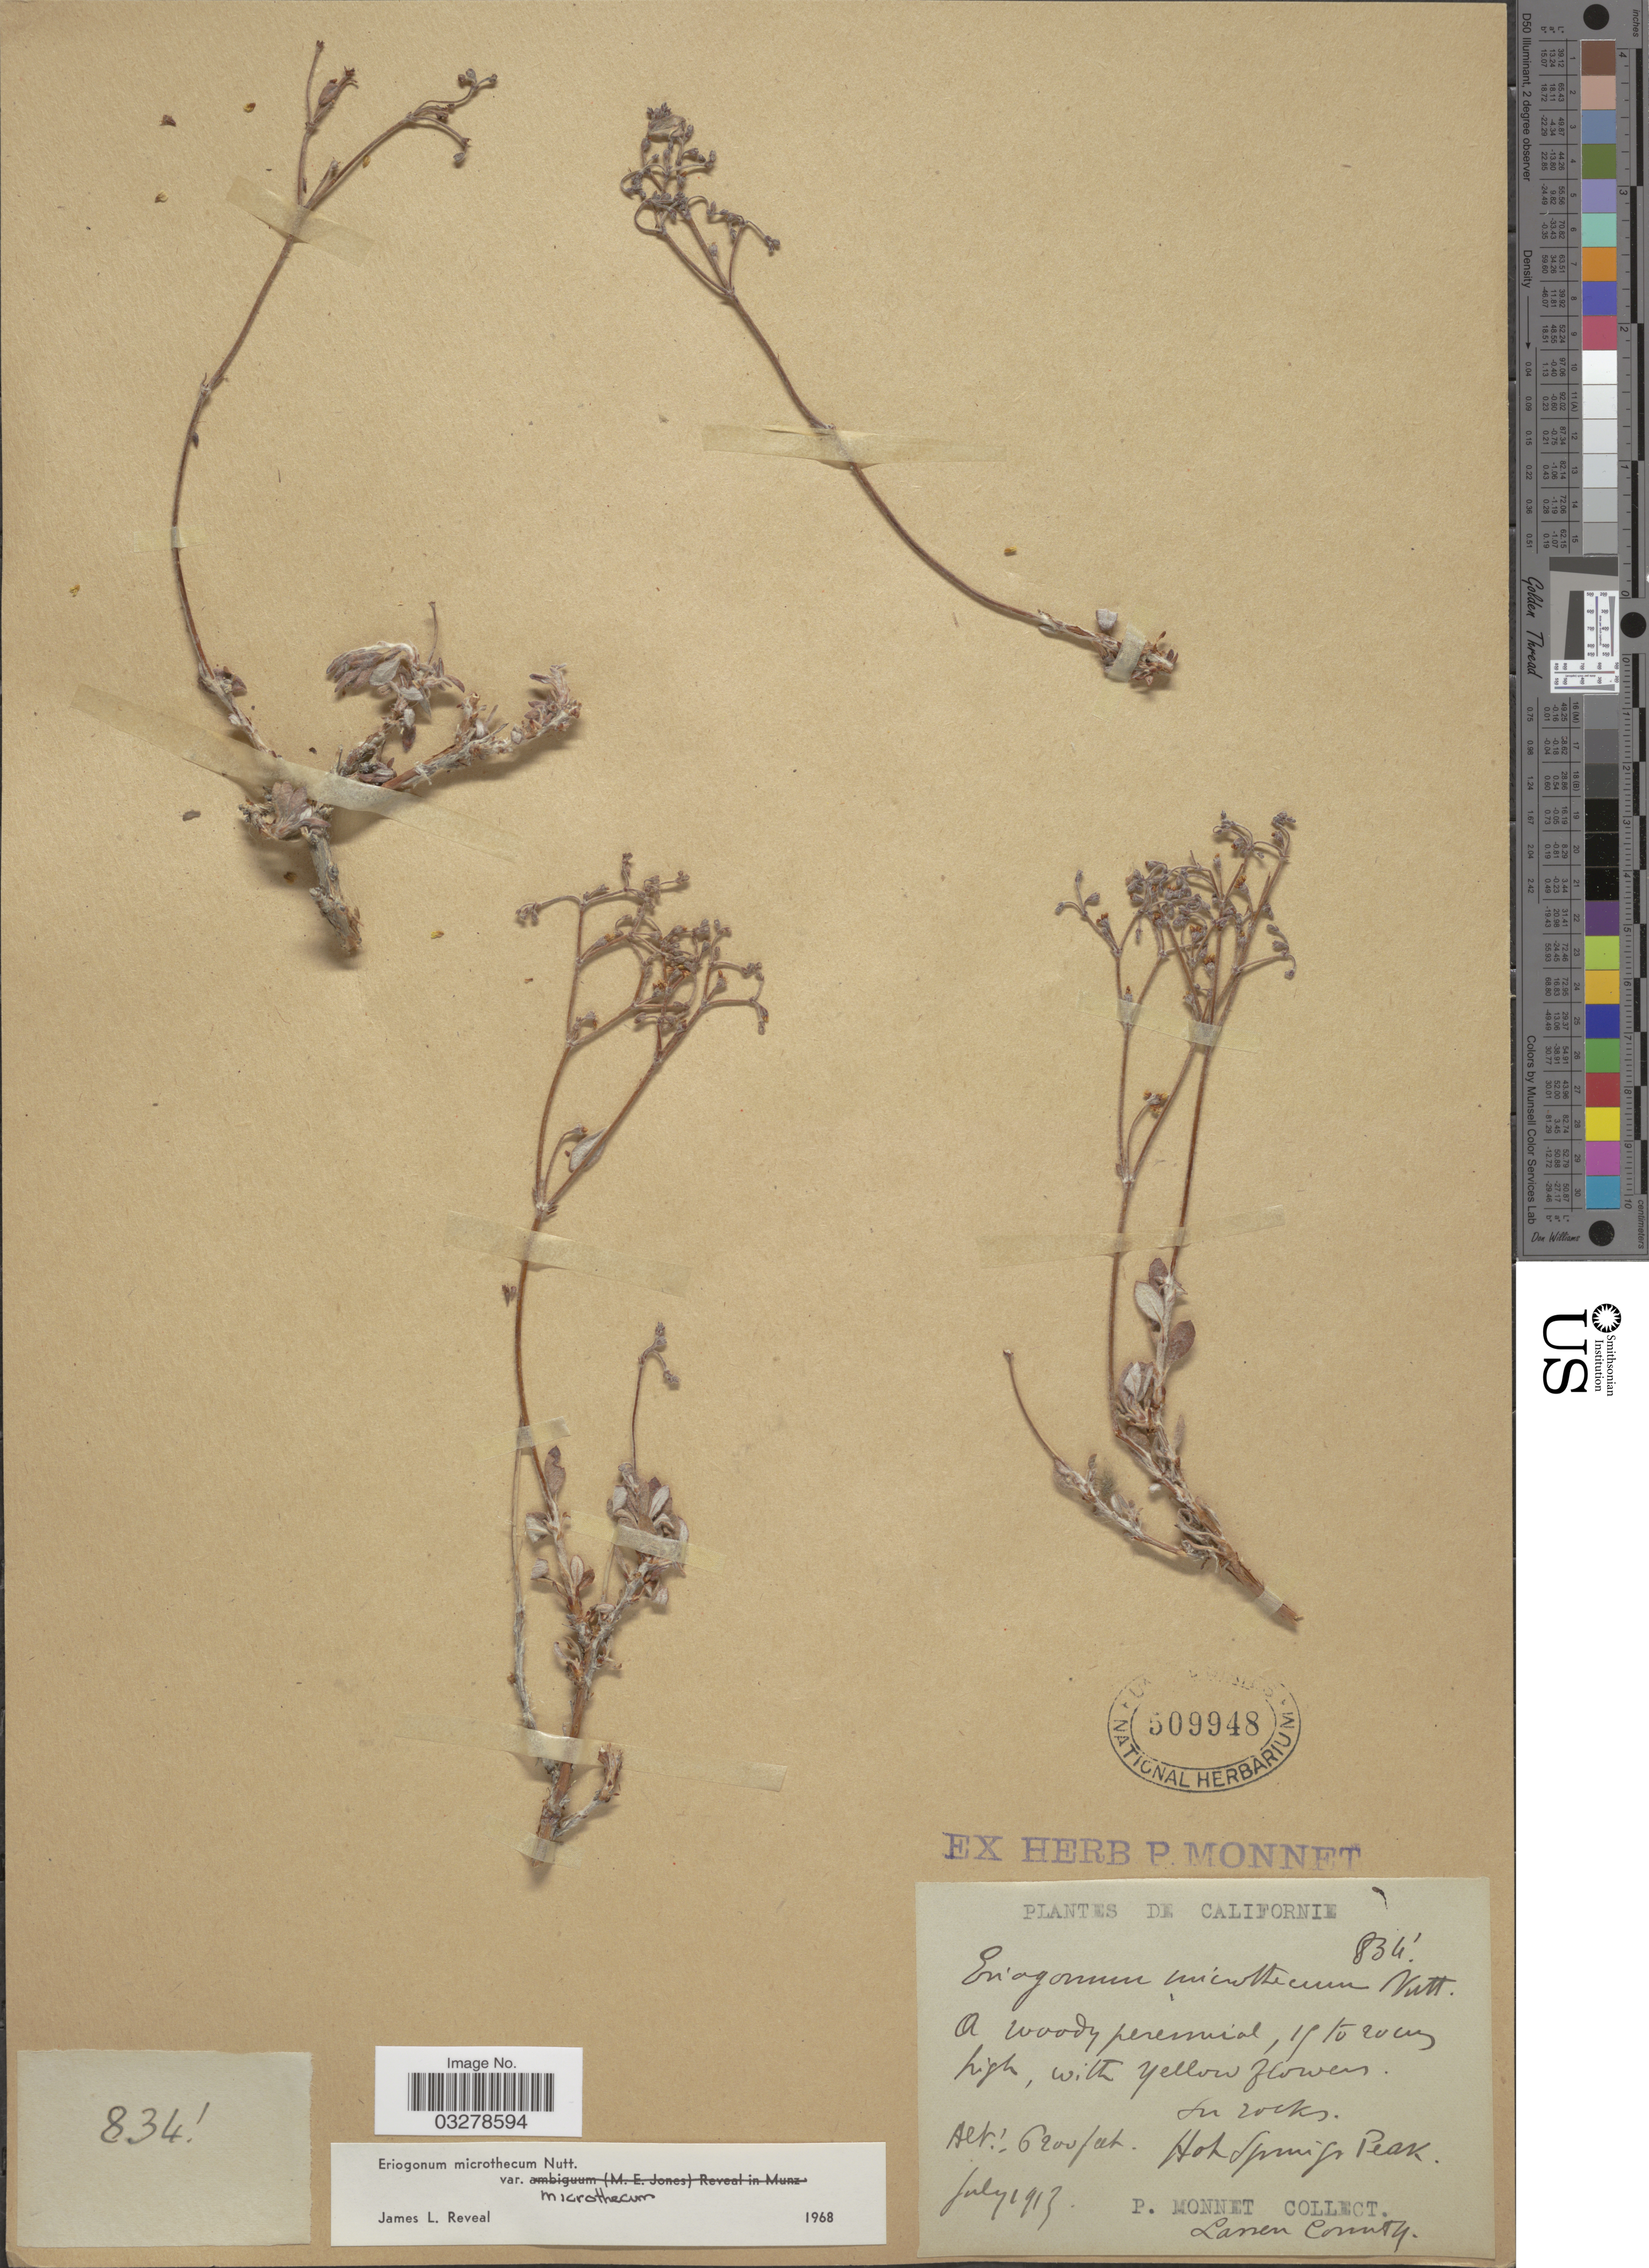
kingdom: Plantae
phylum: Tracheophyta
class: Magnoliopsida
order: Caryophyllales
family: Polygonaceae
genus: Eriogonum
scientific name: Eriogonum microtheca var. microtheca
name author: Nutt.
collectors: P. Monnet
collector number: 834*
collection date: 1913-07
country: United States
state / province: California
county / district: Lassen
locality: Hot Springs Peak. Lassen County.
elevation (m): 1890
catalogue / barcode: US 509948